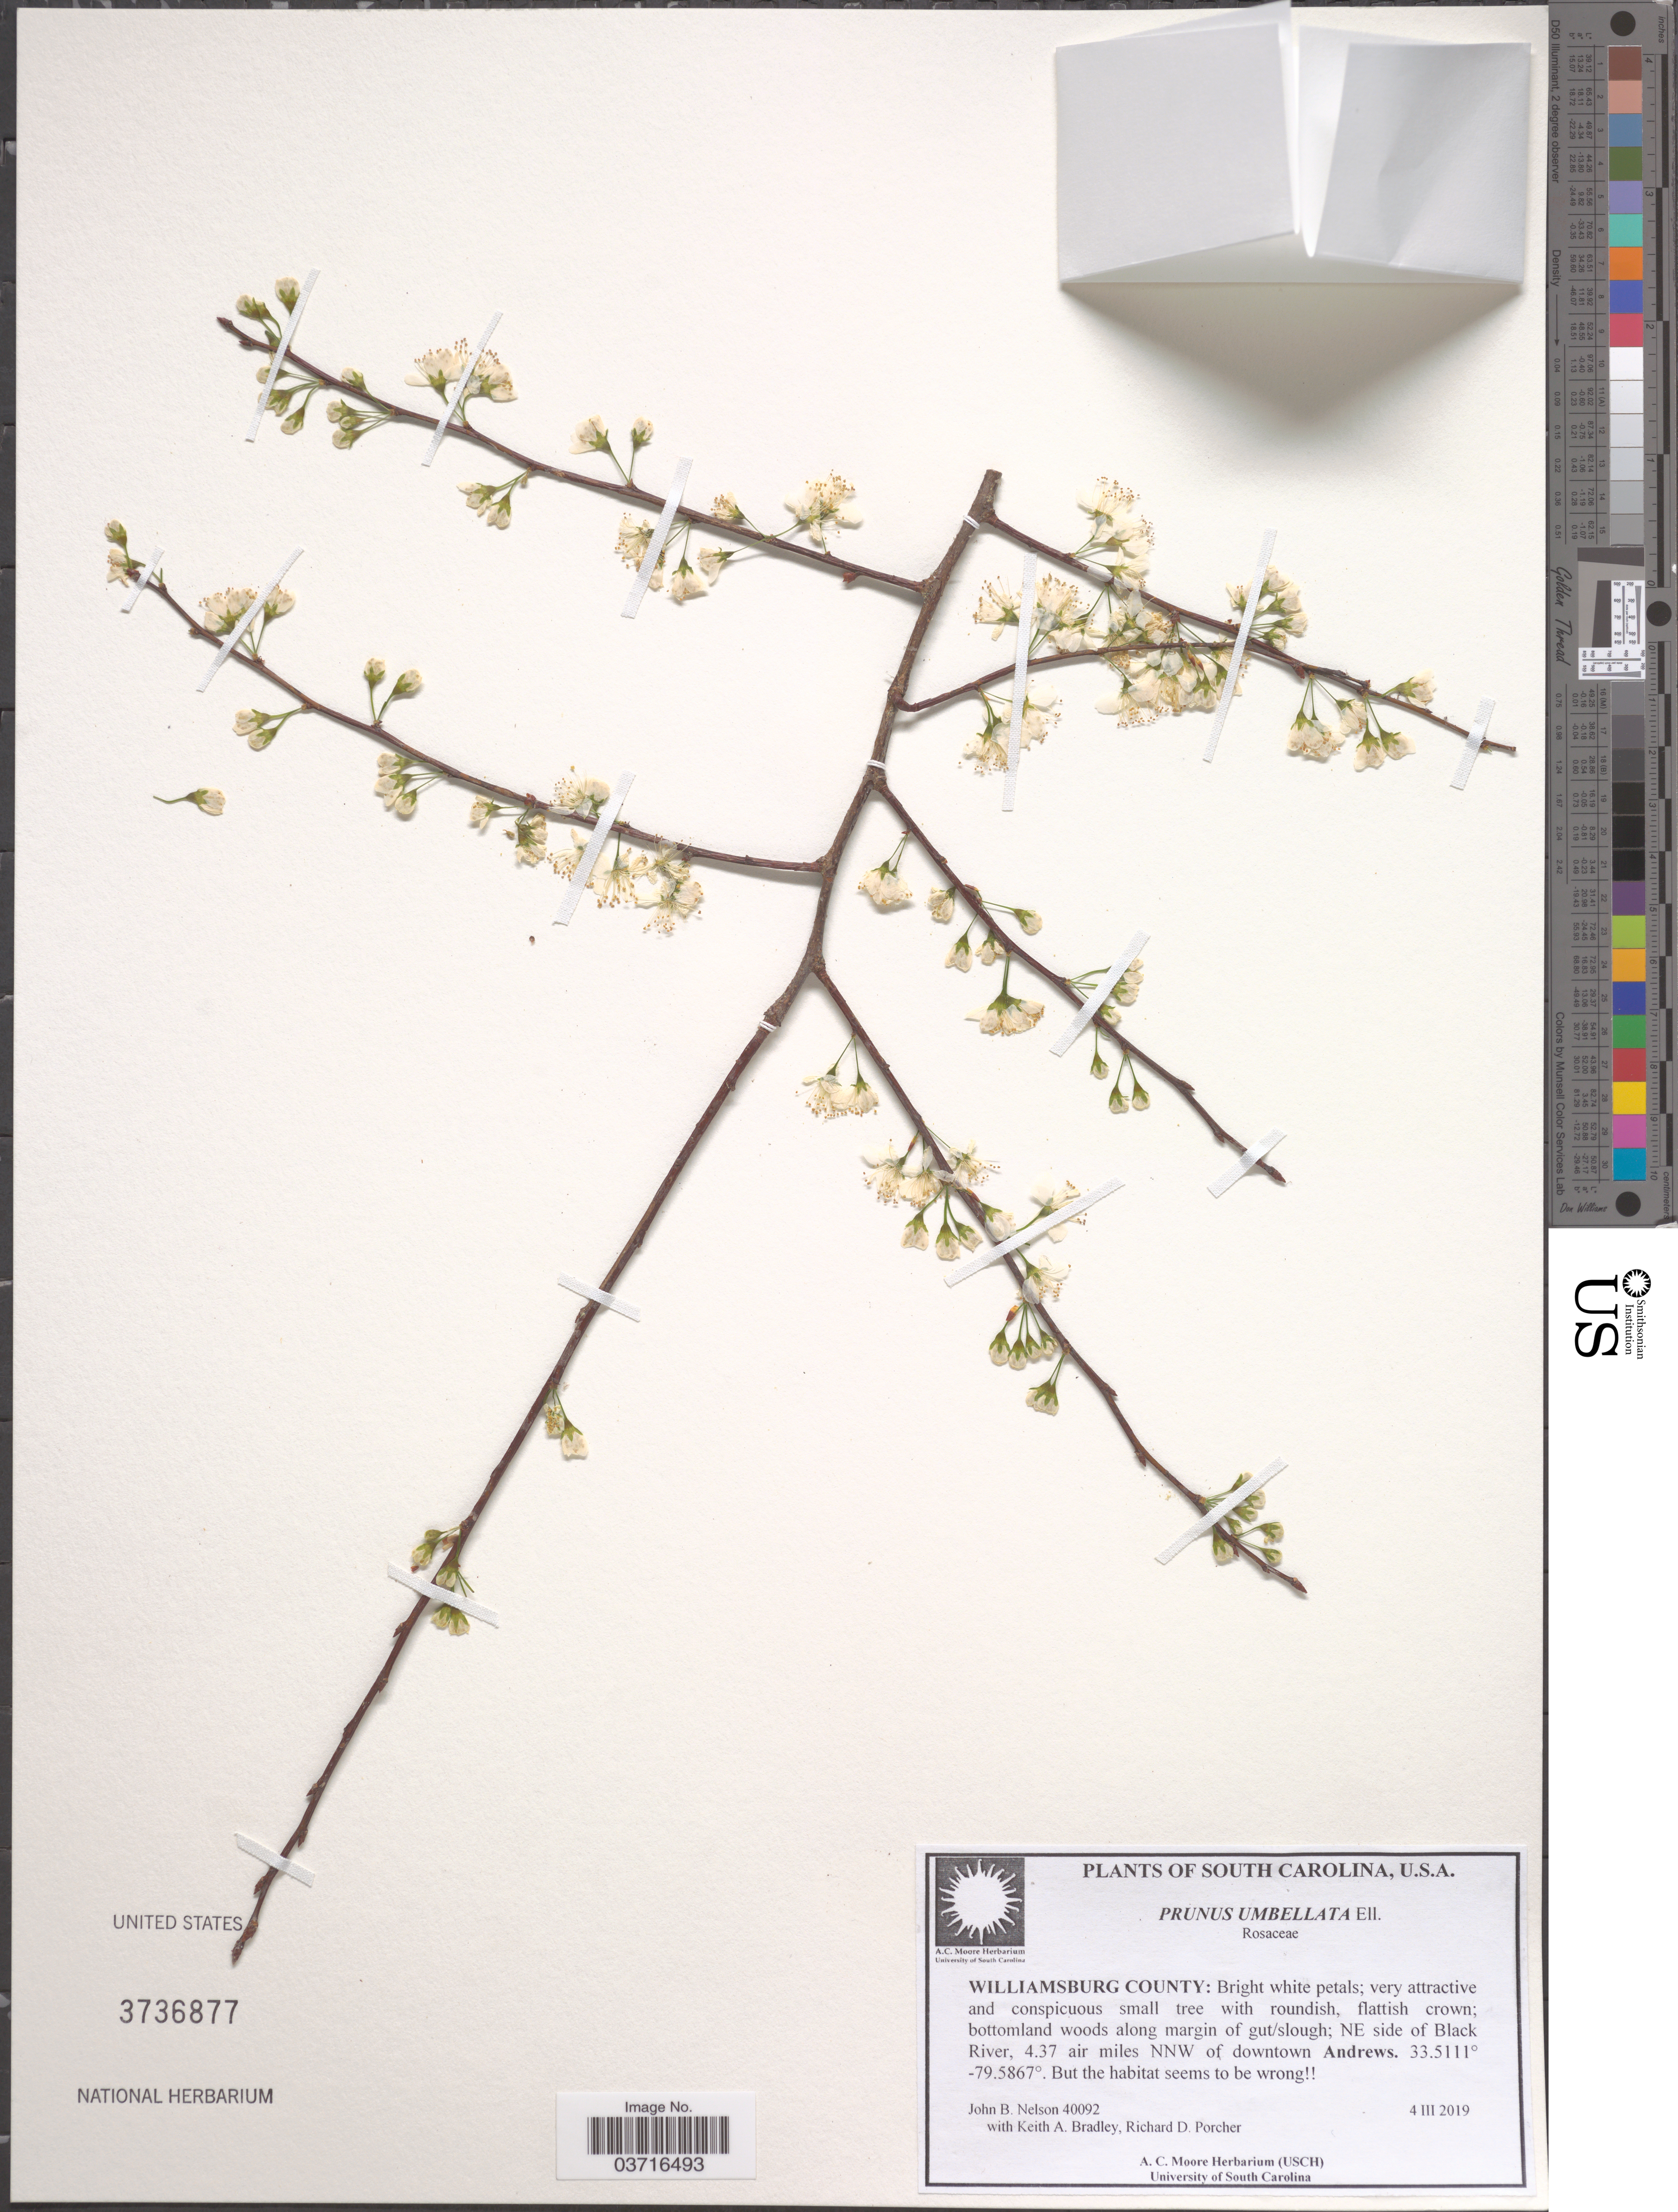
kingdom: Plantae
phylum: Tracheophyta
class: Magnoliopsida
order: Rosales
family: Rosaceae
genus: Prunus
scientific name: Prunus umbellata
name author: Elliott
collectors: J. B. Nelson, K. Bradley & R. Porcher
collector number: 40092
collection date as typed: Transcribed d/m/y: 4/3/2019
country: United States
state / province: South Carolina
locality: Williamsburg County: NE side of Black River, 4.37 air miles NNW of downtown Andrews.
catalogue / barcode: US 3736877